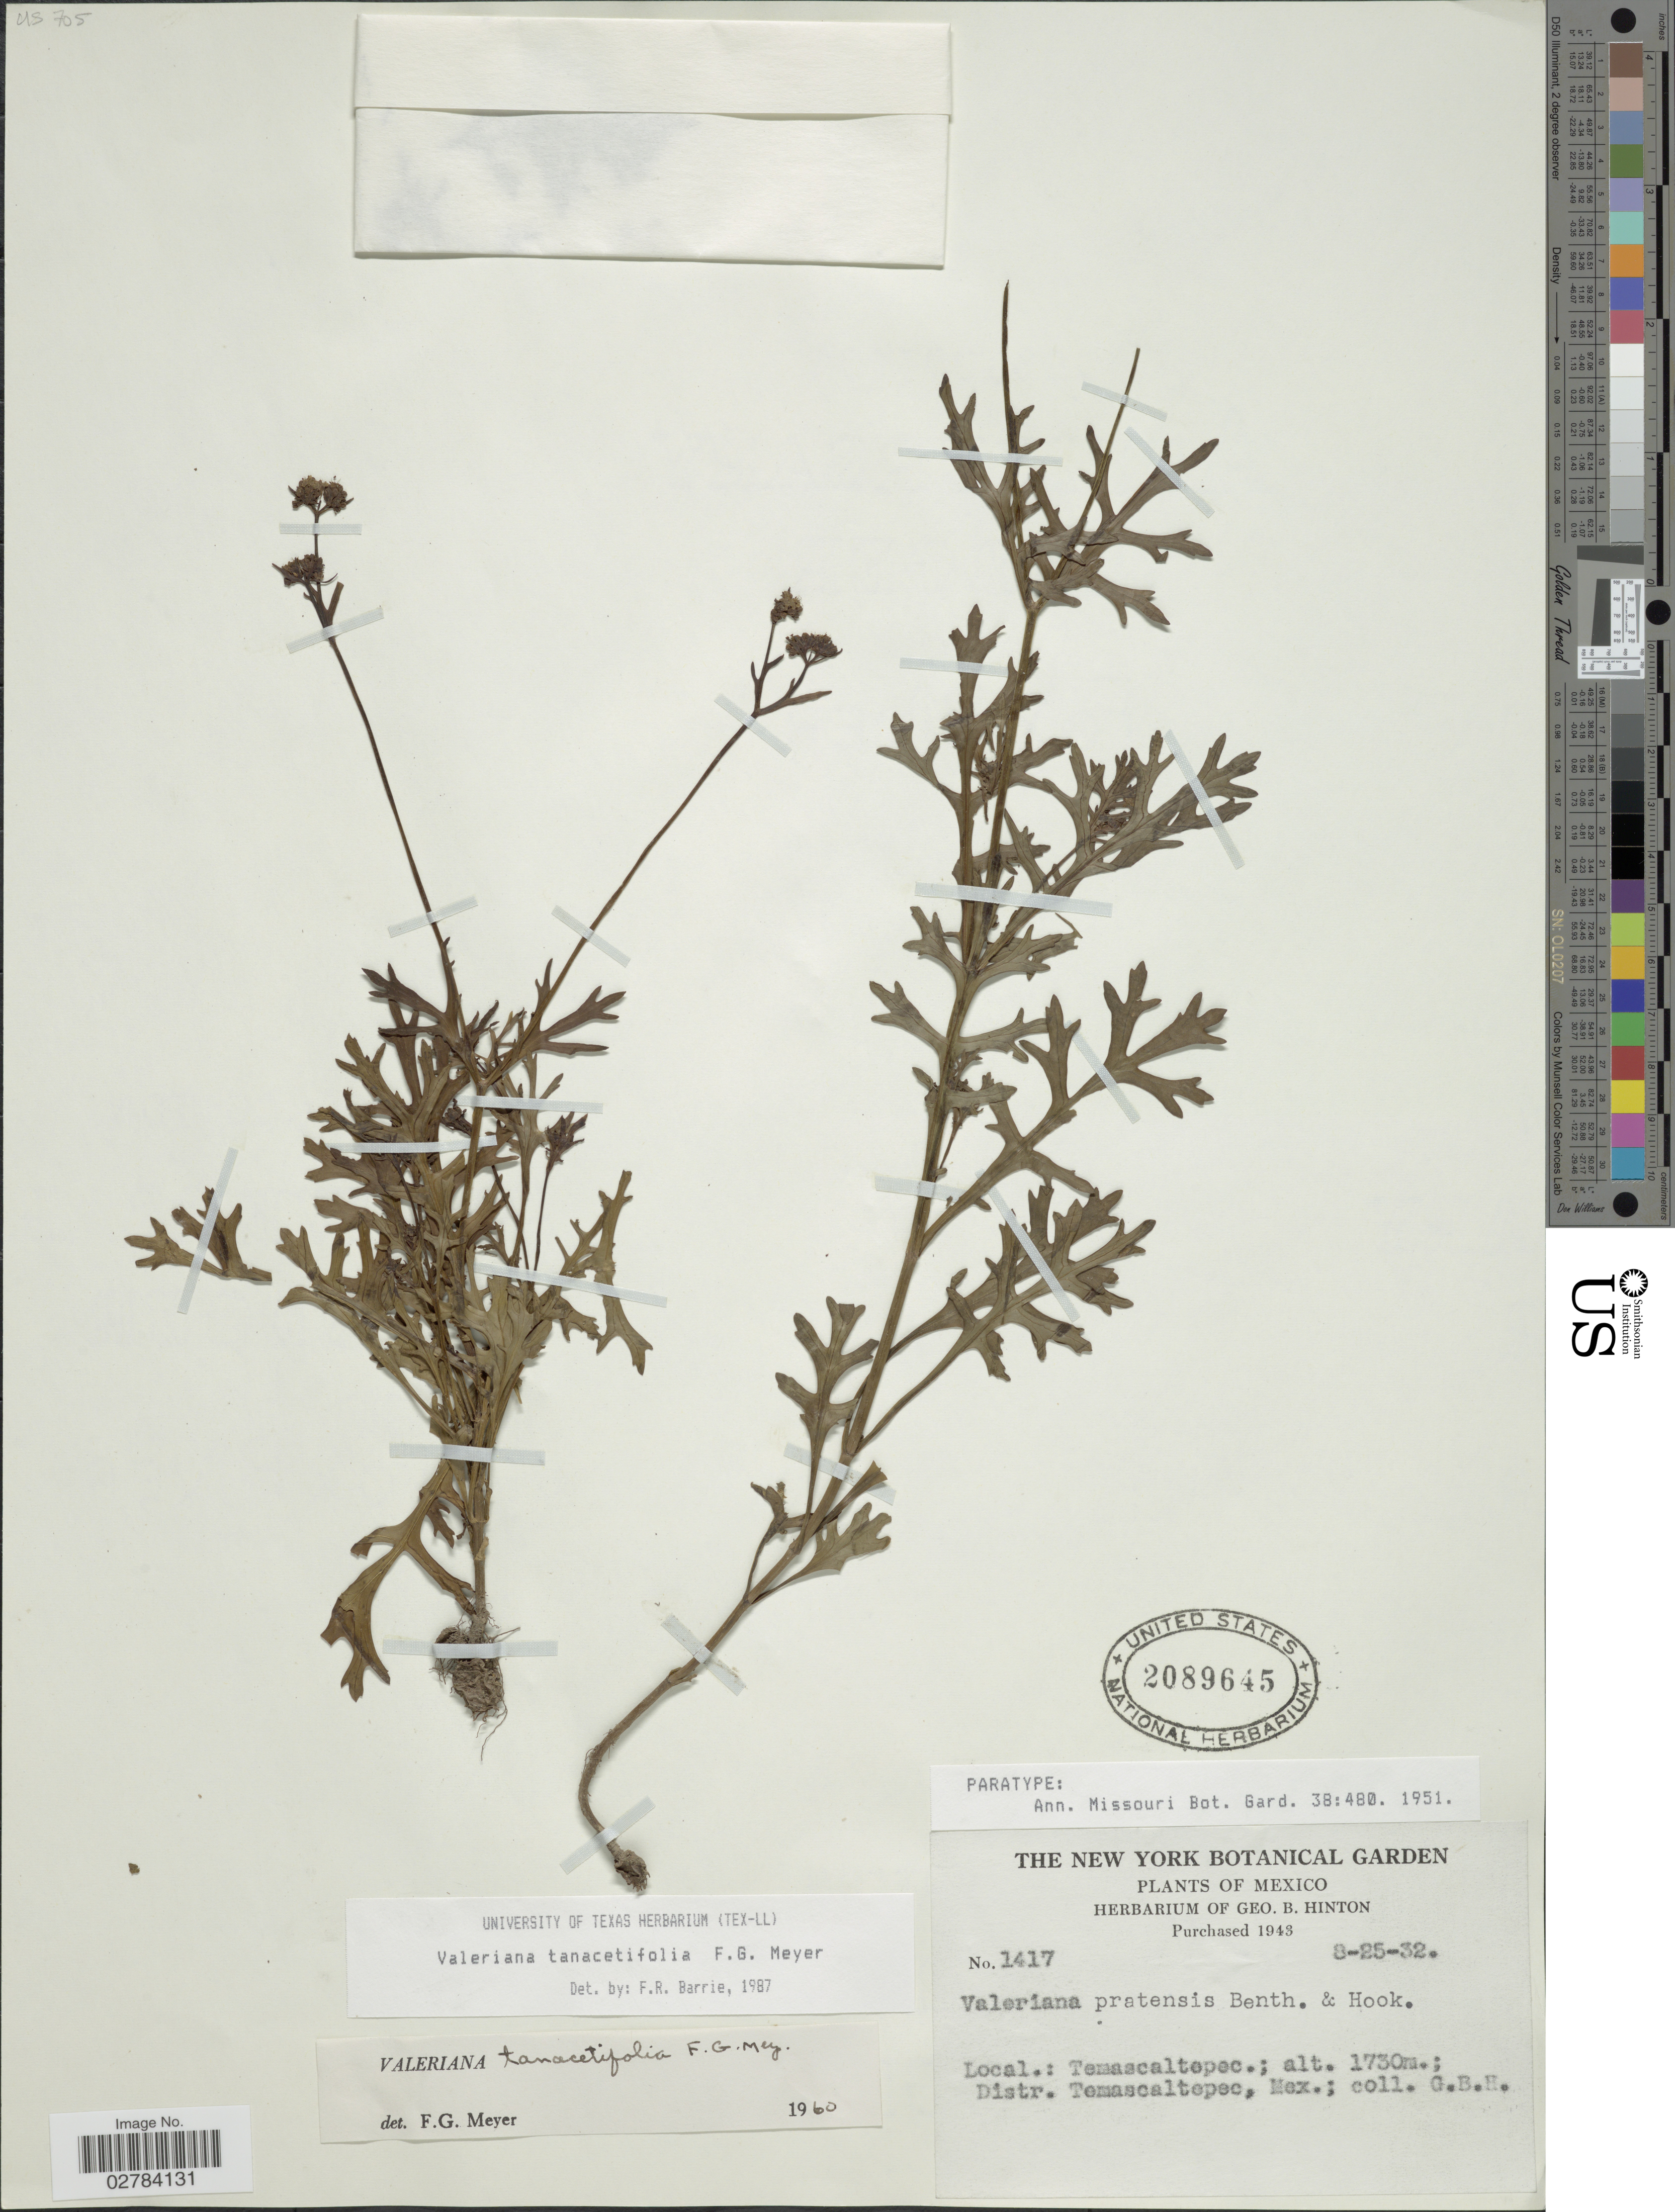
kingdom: Plantae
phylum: Tracheophyta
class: Magnoliopsida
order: Dipsacales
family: Caprifoliaceae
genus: Valeriana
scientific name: Valeriana tanacetifolia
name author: F.G. Mey.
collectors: G. B. Hinton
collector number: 1417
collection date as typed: Transcribed d/m/y: 25/8/32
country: Mexico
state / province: México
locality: Temascaltepec, Distr. Temascaltepec.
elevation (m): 1730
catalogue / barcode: US 2089645